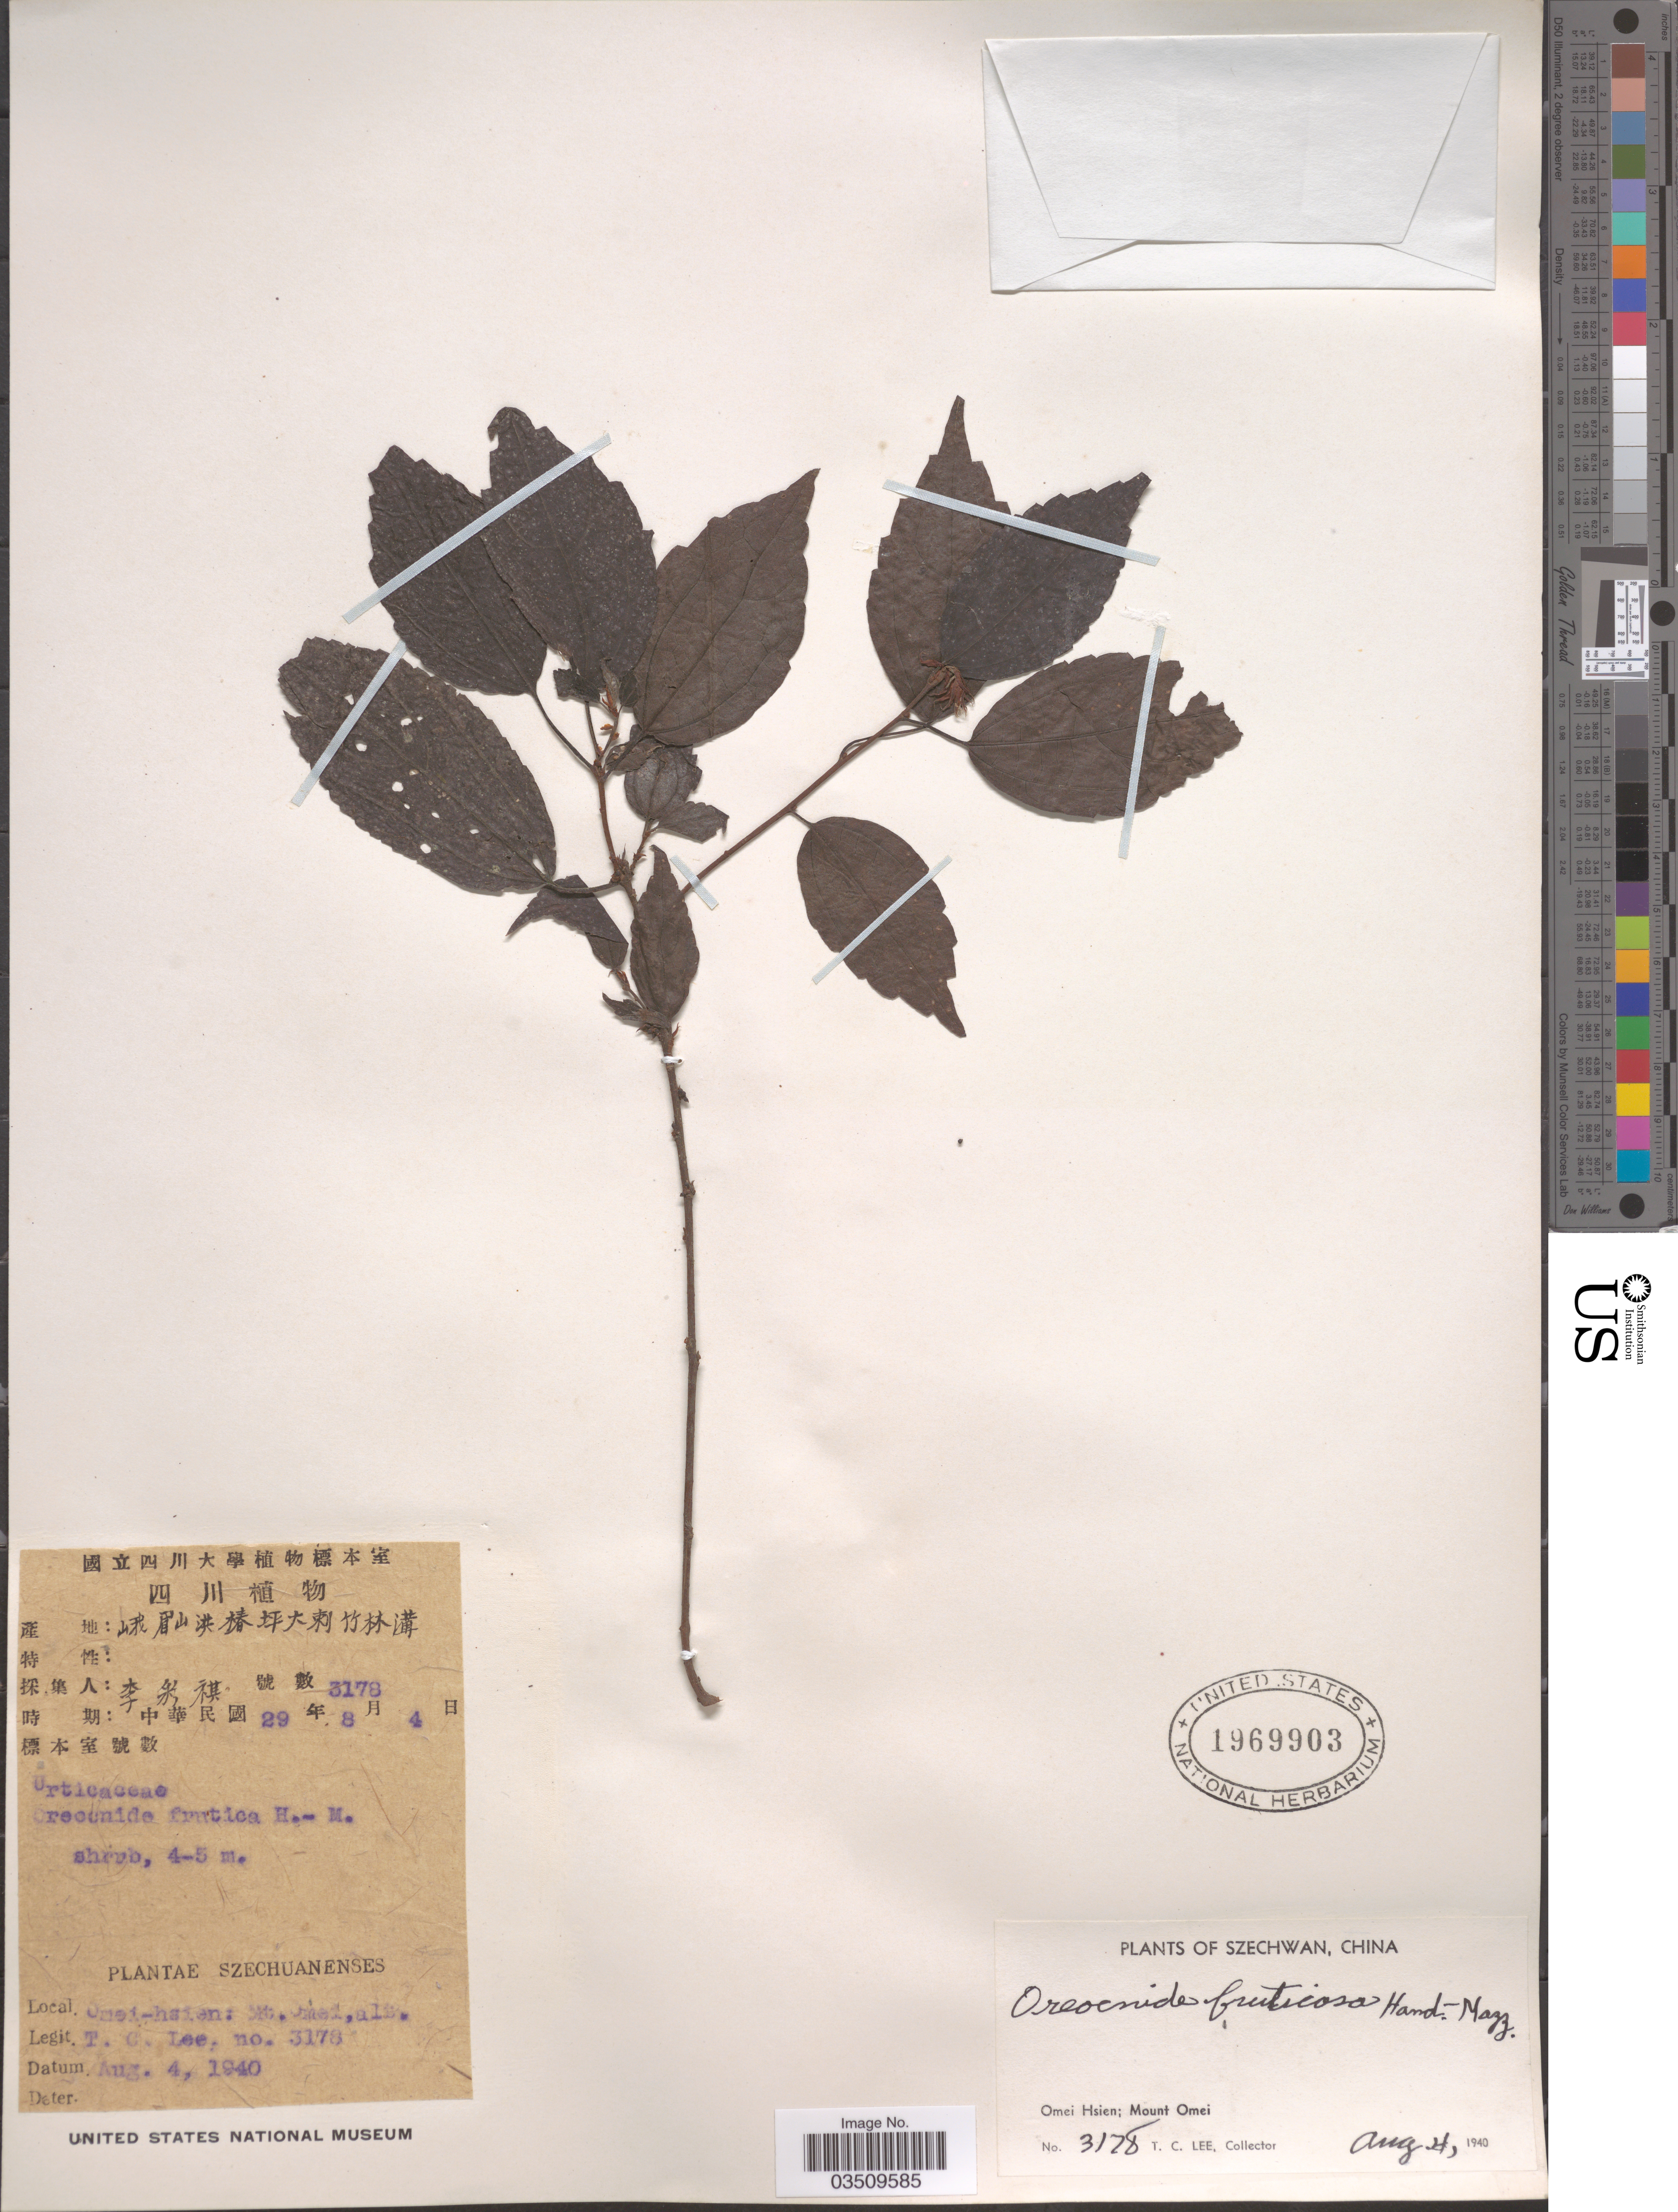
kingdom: Plantae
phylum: Tracheophyta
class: Magnoliopsida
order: Rosales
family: Urticaceae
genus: Oreocnide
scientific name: Oreocnide frutescens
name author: (Thunb.) Miq.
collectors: T. Lee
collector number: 3178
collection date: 1940-08-04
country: China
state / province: Sichuan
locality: Szechwan. Omei Hsien: Mount Omei.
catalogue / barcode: US 1969903